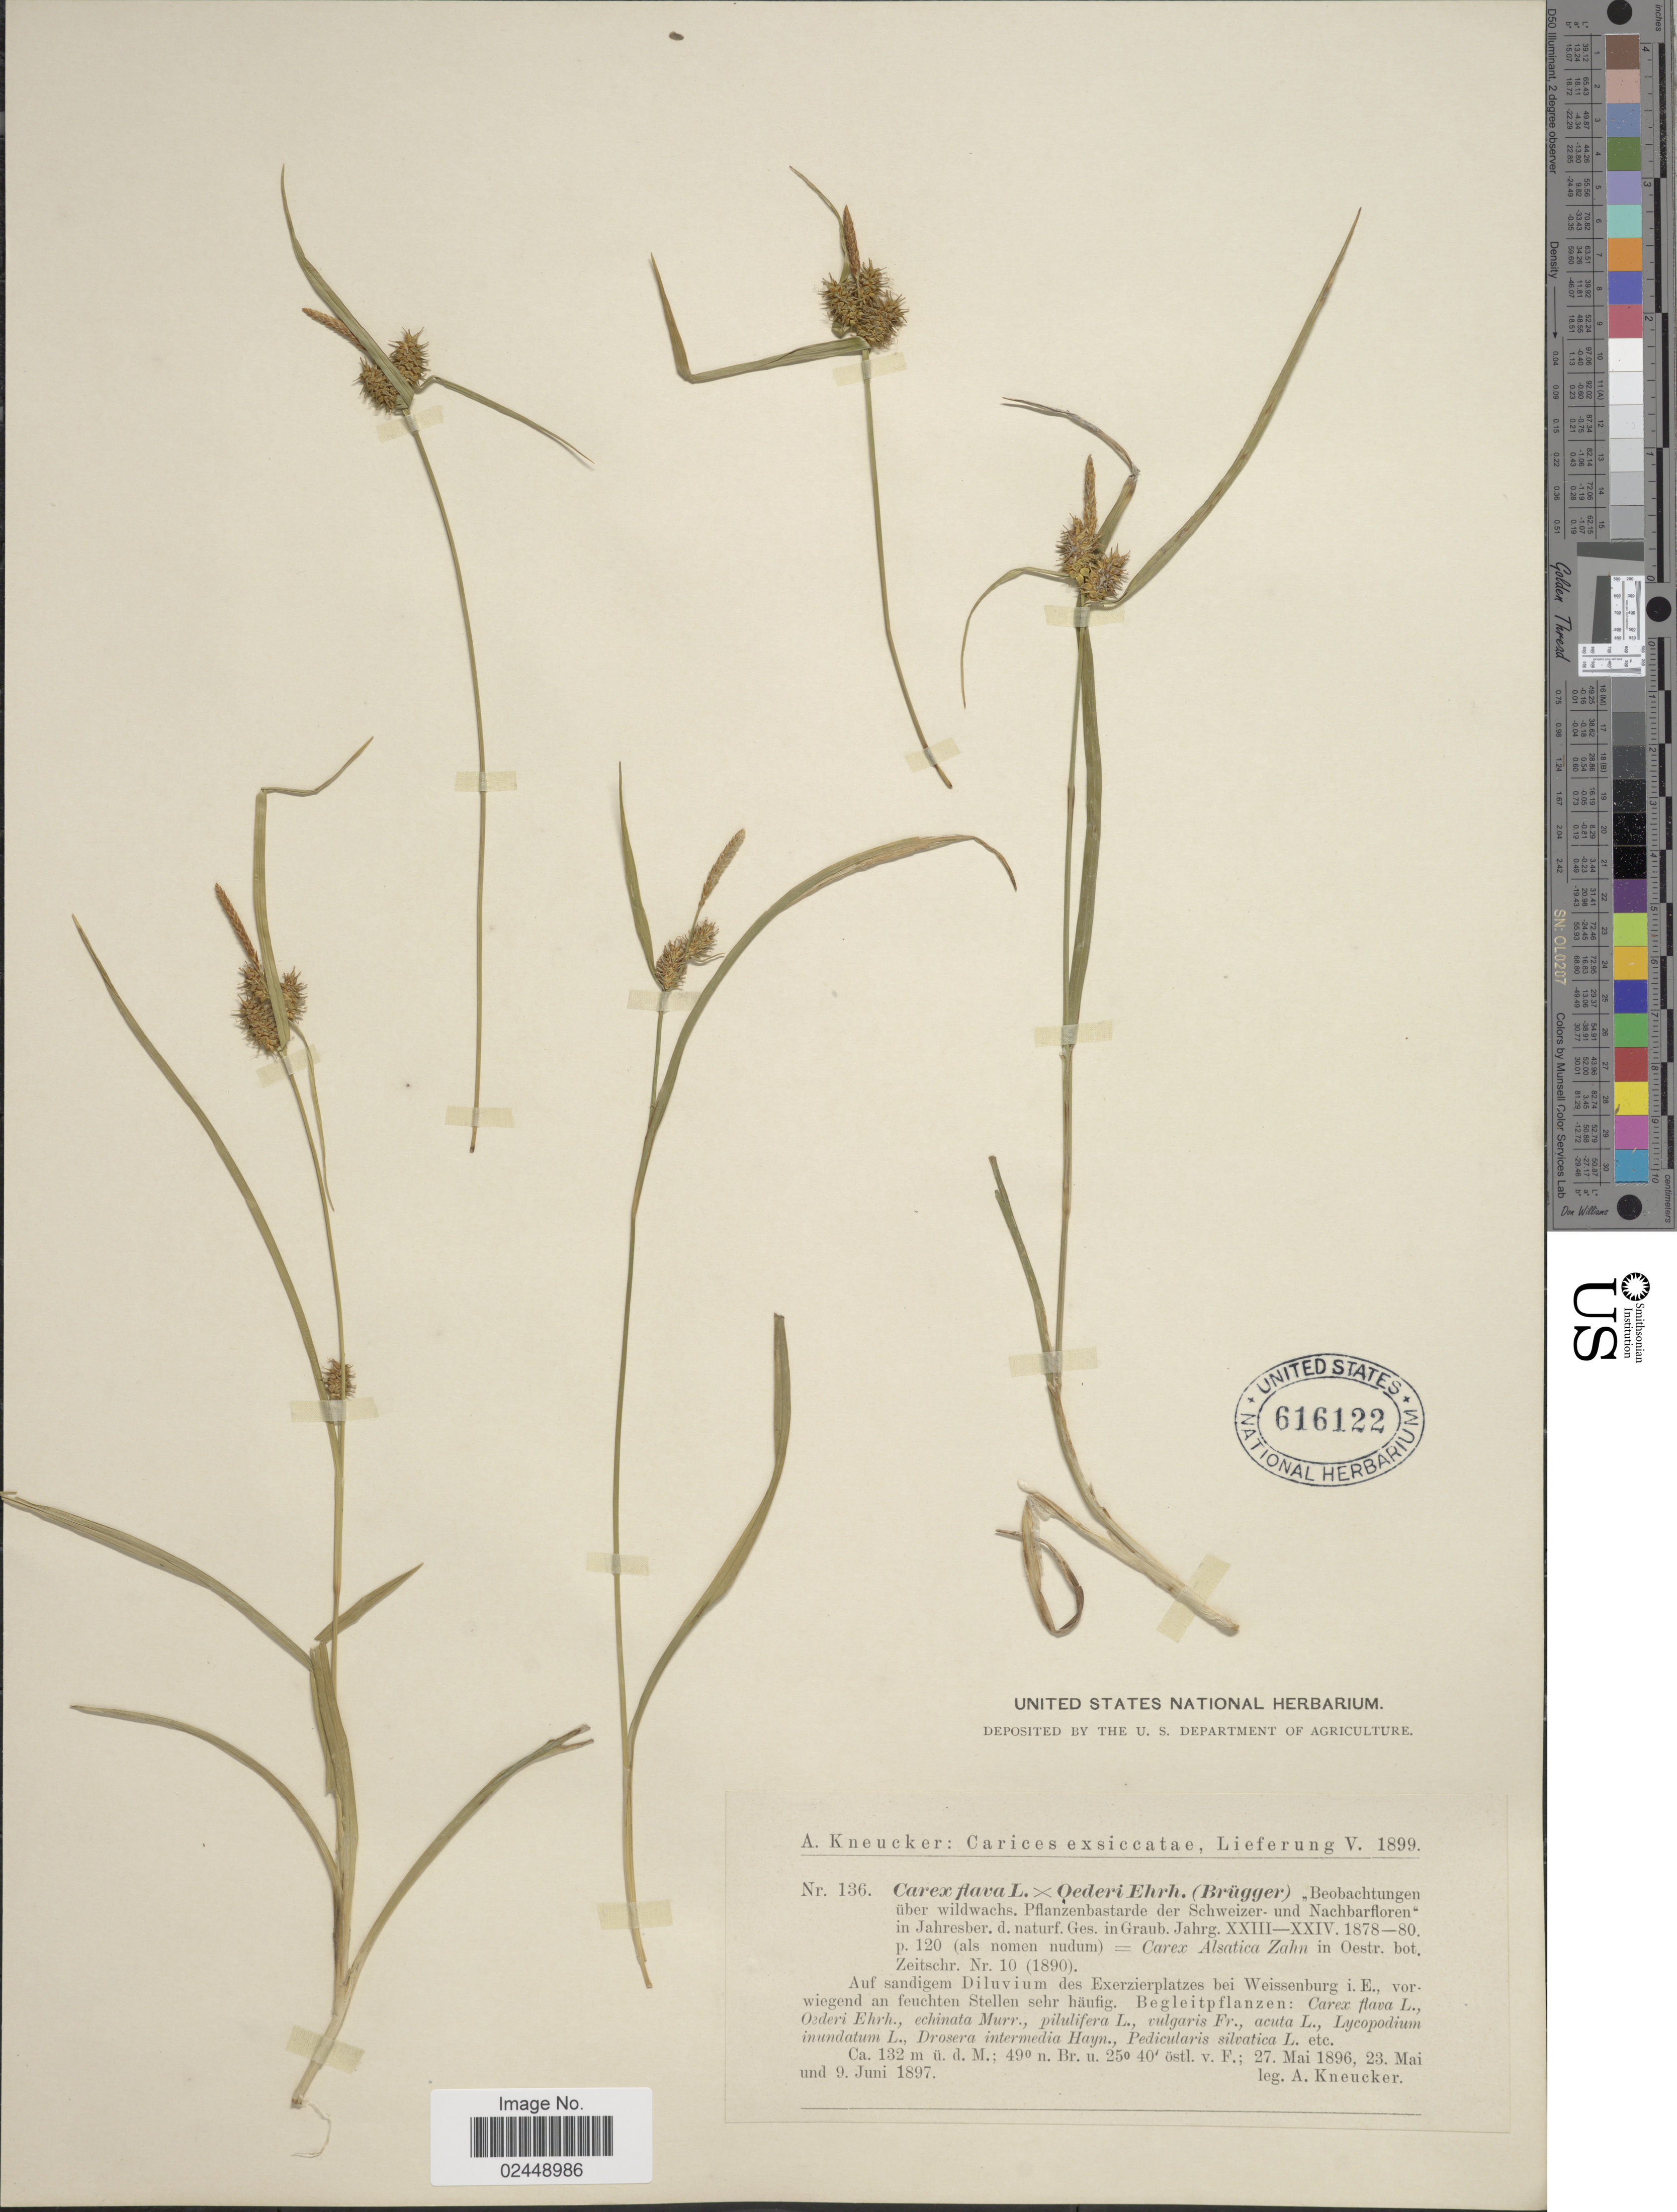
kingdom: Plantae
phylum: Tracheophyta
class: Liliopsida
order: Poales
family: Cyperaceae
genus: Carex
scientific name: Carex flava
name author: L.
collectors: A. Kneucker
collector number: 136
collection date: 1896-05-27/1897-06-09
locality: Auf sandigem Diluvium des Exerzierplatzes bei Weissenburg i.E., vorwiegend an feuchten Stellen sehr haufig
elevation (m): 132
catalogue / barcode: US 616122